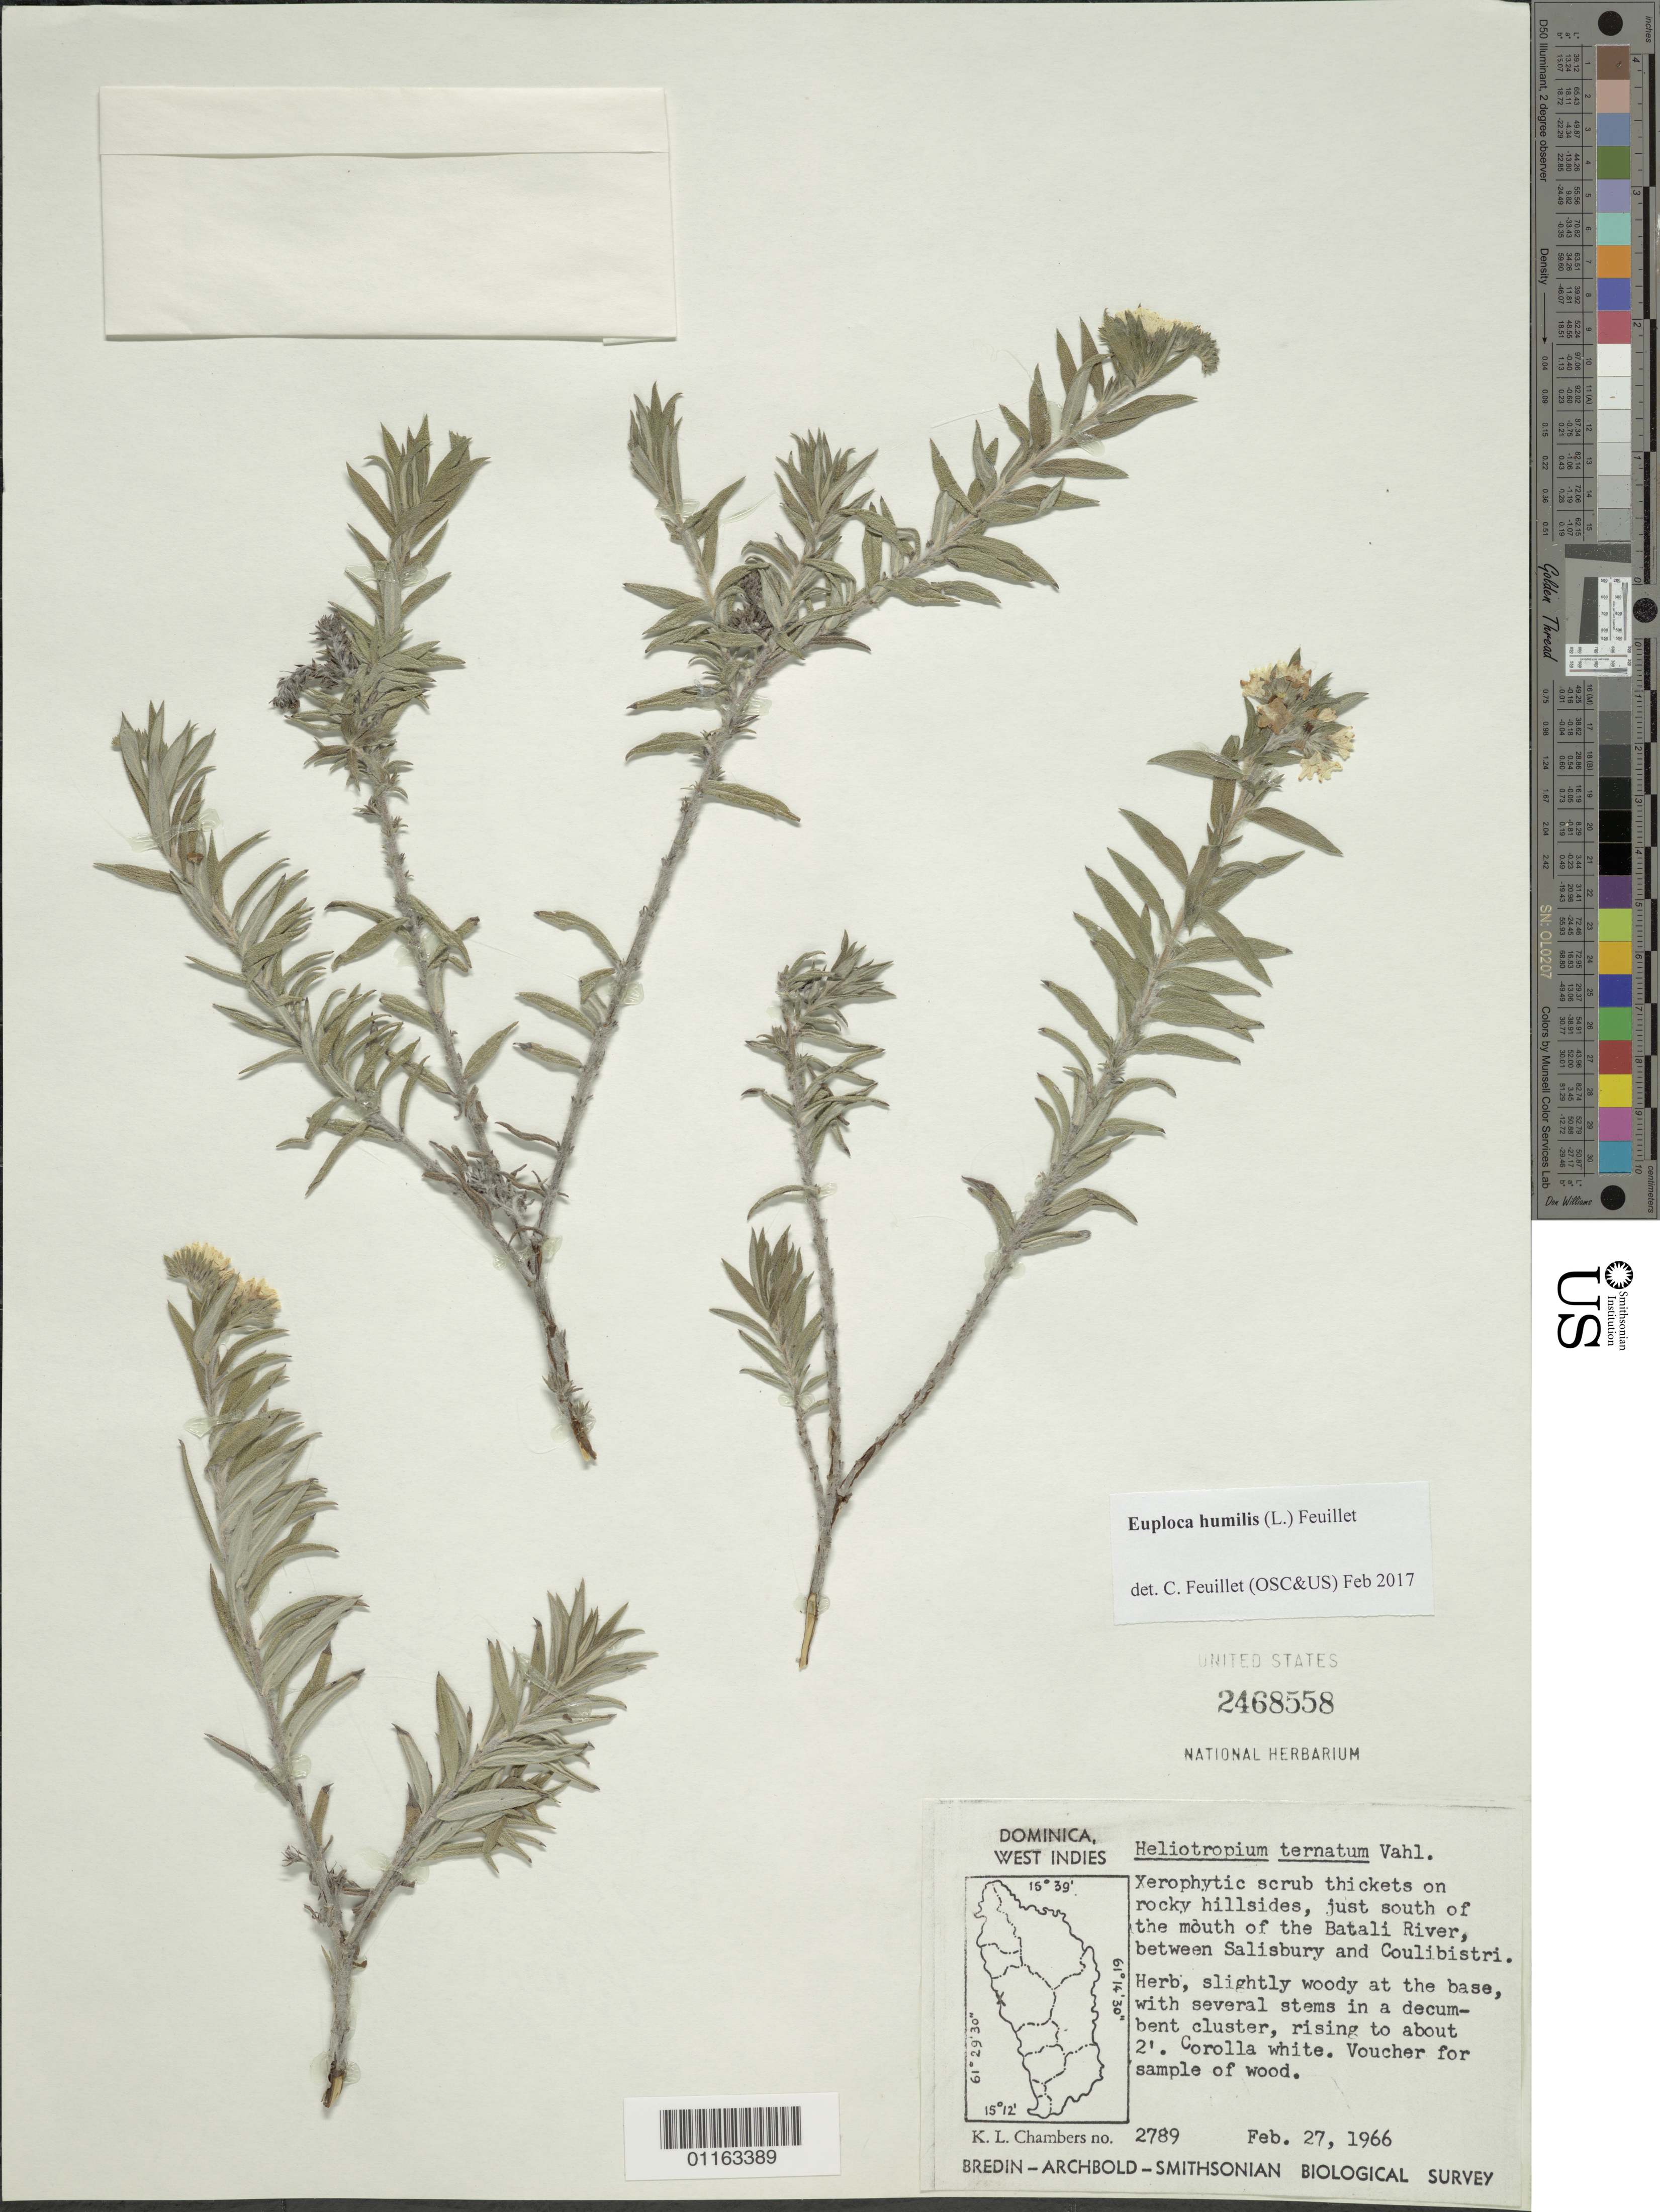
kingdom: Plantae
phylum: Tracheophyta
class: Magnoliopsida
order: Boraginales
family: Heliotropiaceae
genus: Euploca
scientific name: Euploca humilis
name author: (L.) Feuillet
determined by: Feuillet, C.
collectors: K. L. Chambers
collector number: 2789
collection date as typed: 27 Feb 1966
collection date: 1966-02-27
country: Dominica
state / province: St. Joseph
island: Dominica I.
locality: S of the mouth of the Batali River, between Salisbury and Coulibistri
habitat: Xerophytic scrub thickets on rocky hillsides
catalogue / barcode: US 2468558